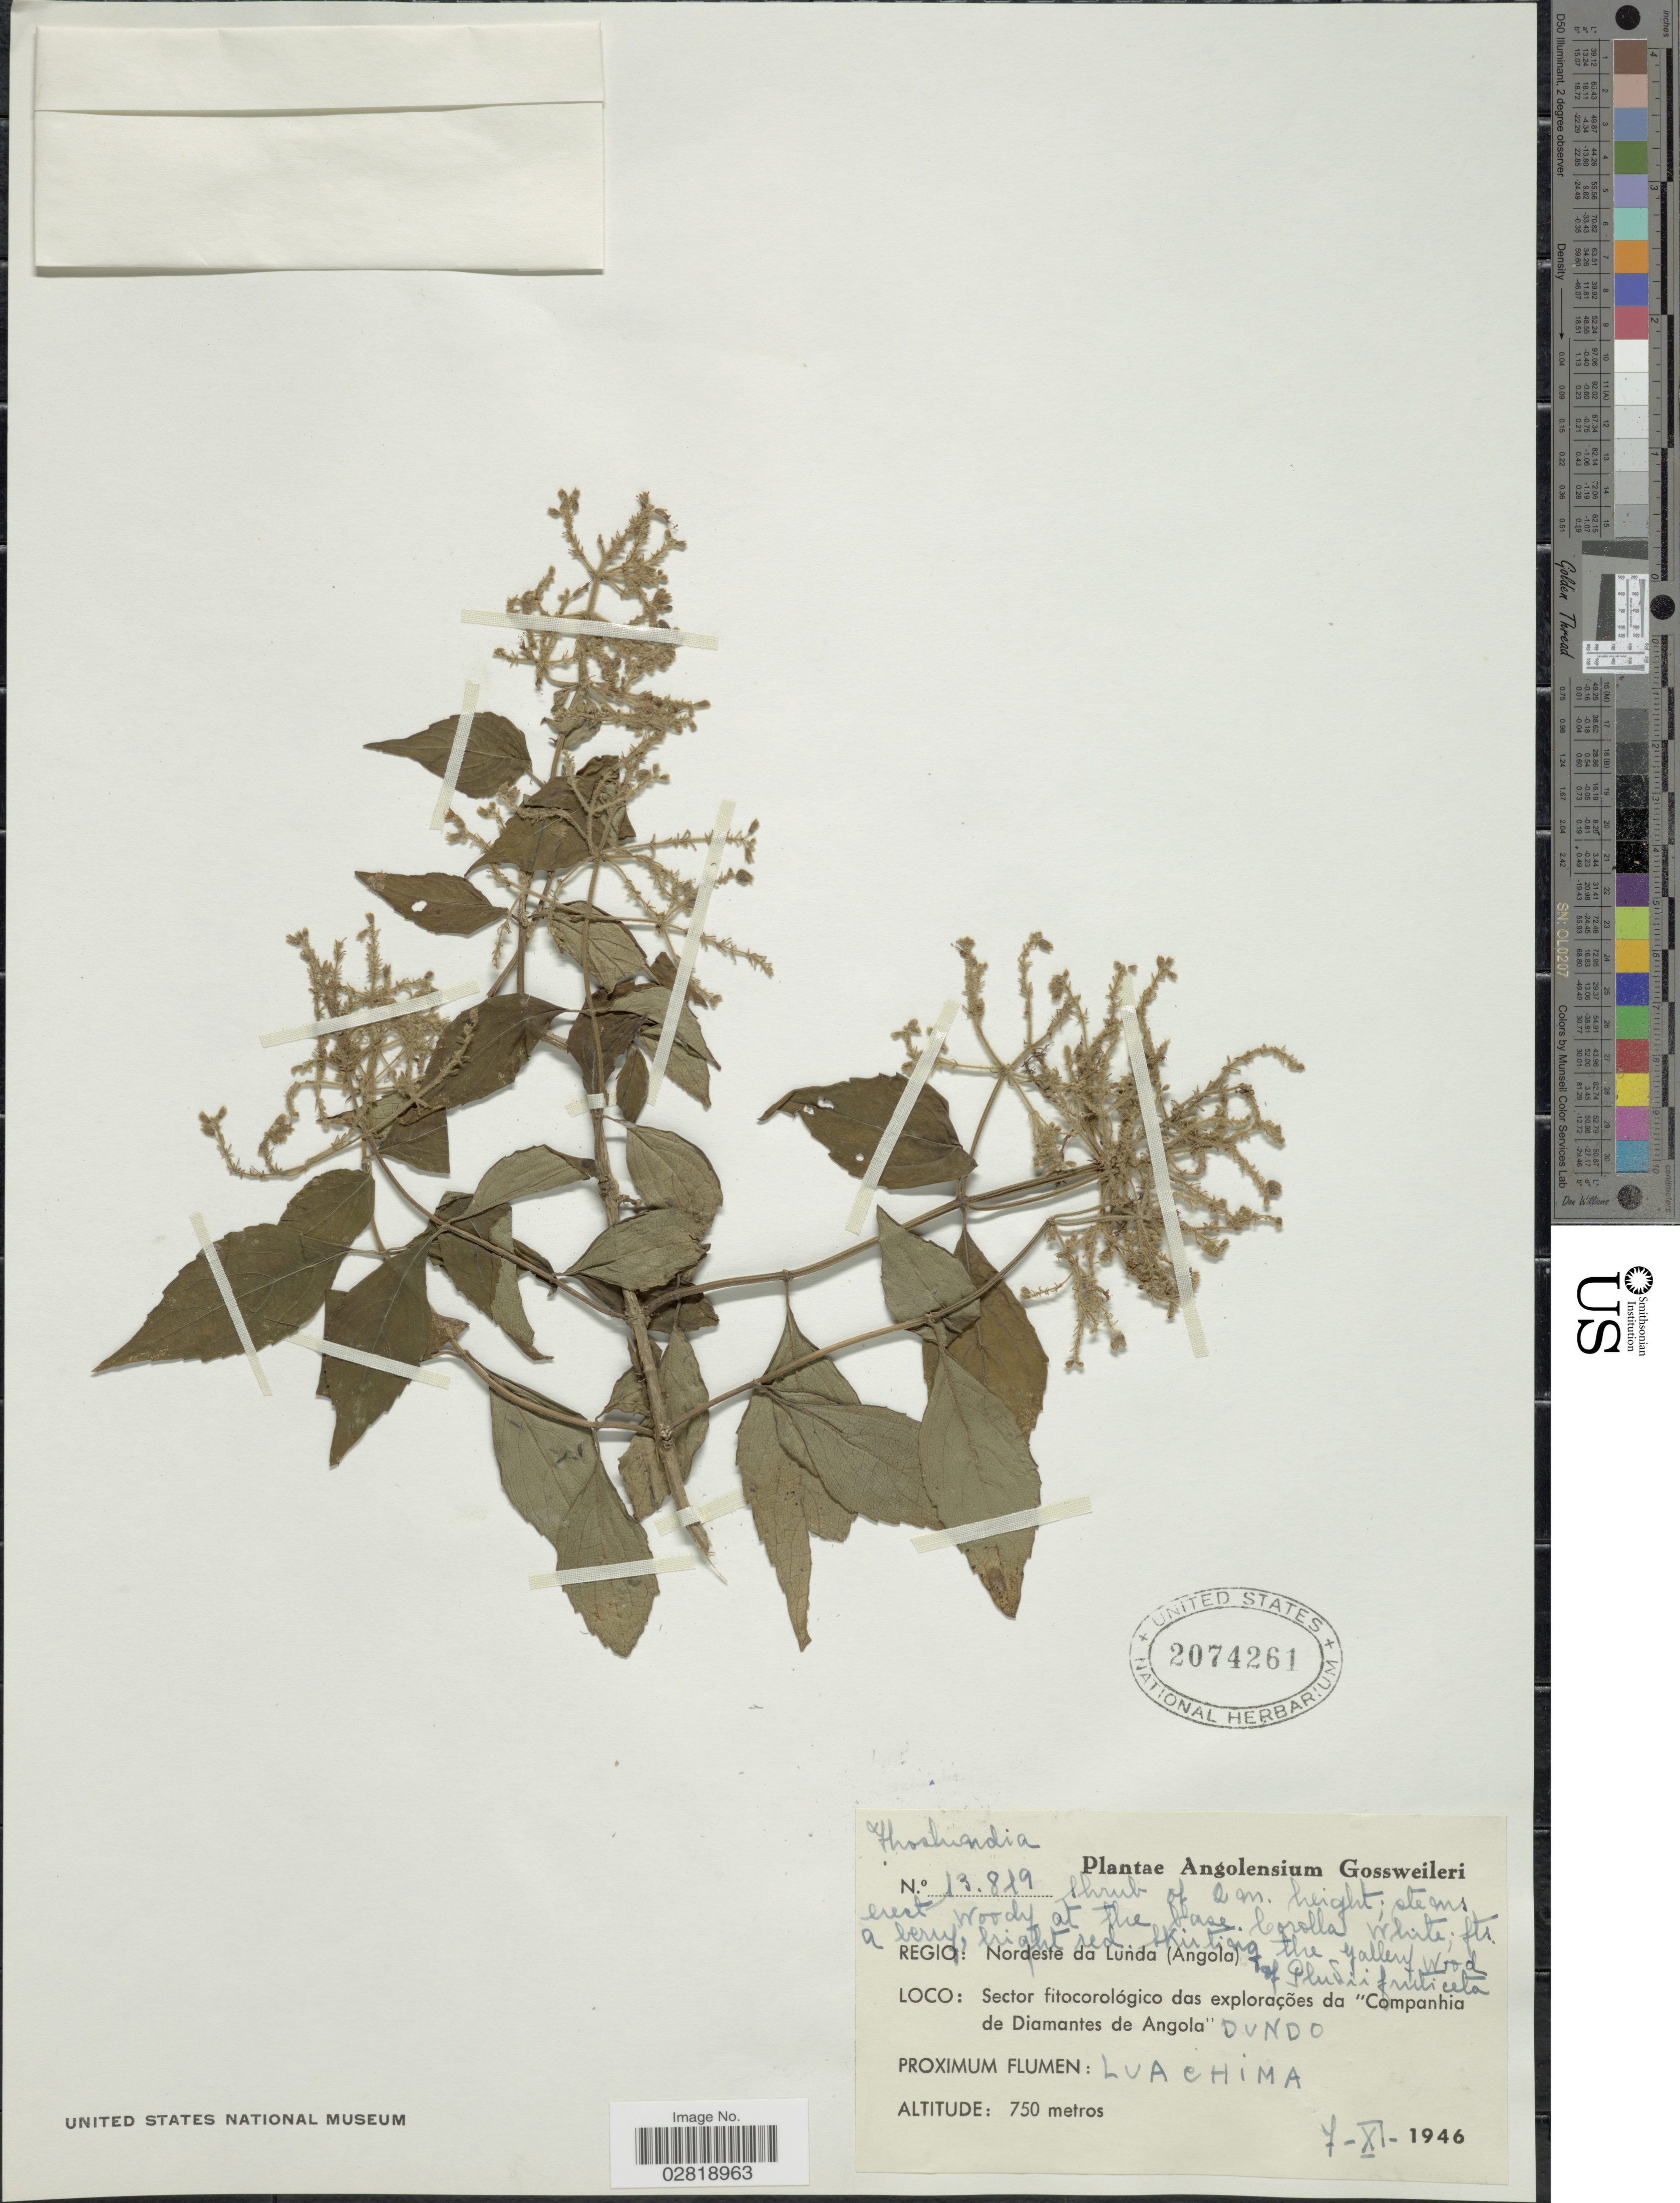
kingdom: Plantae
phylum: Tracheophyta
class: Magnoliopsida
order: Lamiales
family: Lamiaceae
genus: Hoslundia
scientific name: Hoslundia sp.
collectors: -. Gossweiler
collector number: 13819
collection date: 1946-11-07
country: Angola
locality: Regio: Nordeste da Lunda. Sector fitocorológico das explorações da "Companhia de Diamantes de Angola". Dundo. Proximum Flumen: Luachima.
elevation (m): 750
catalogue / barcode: US 2074261